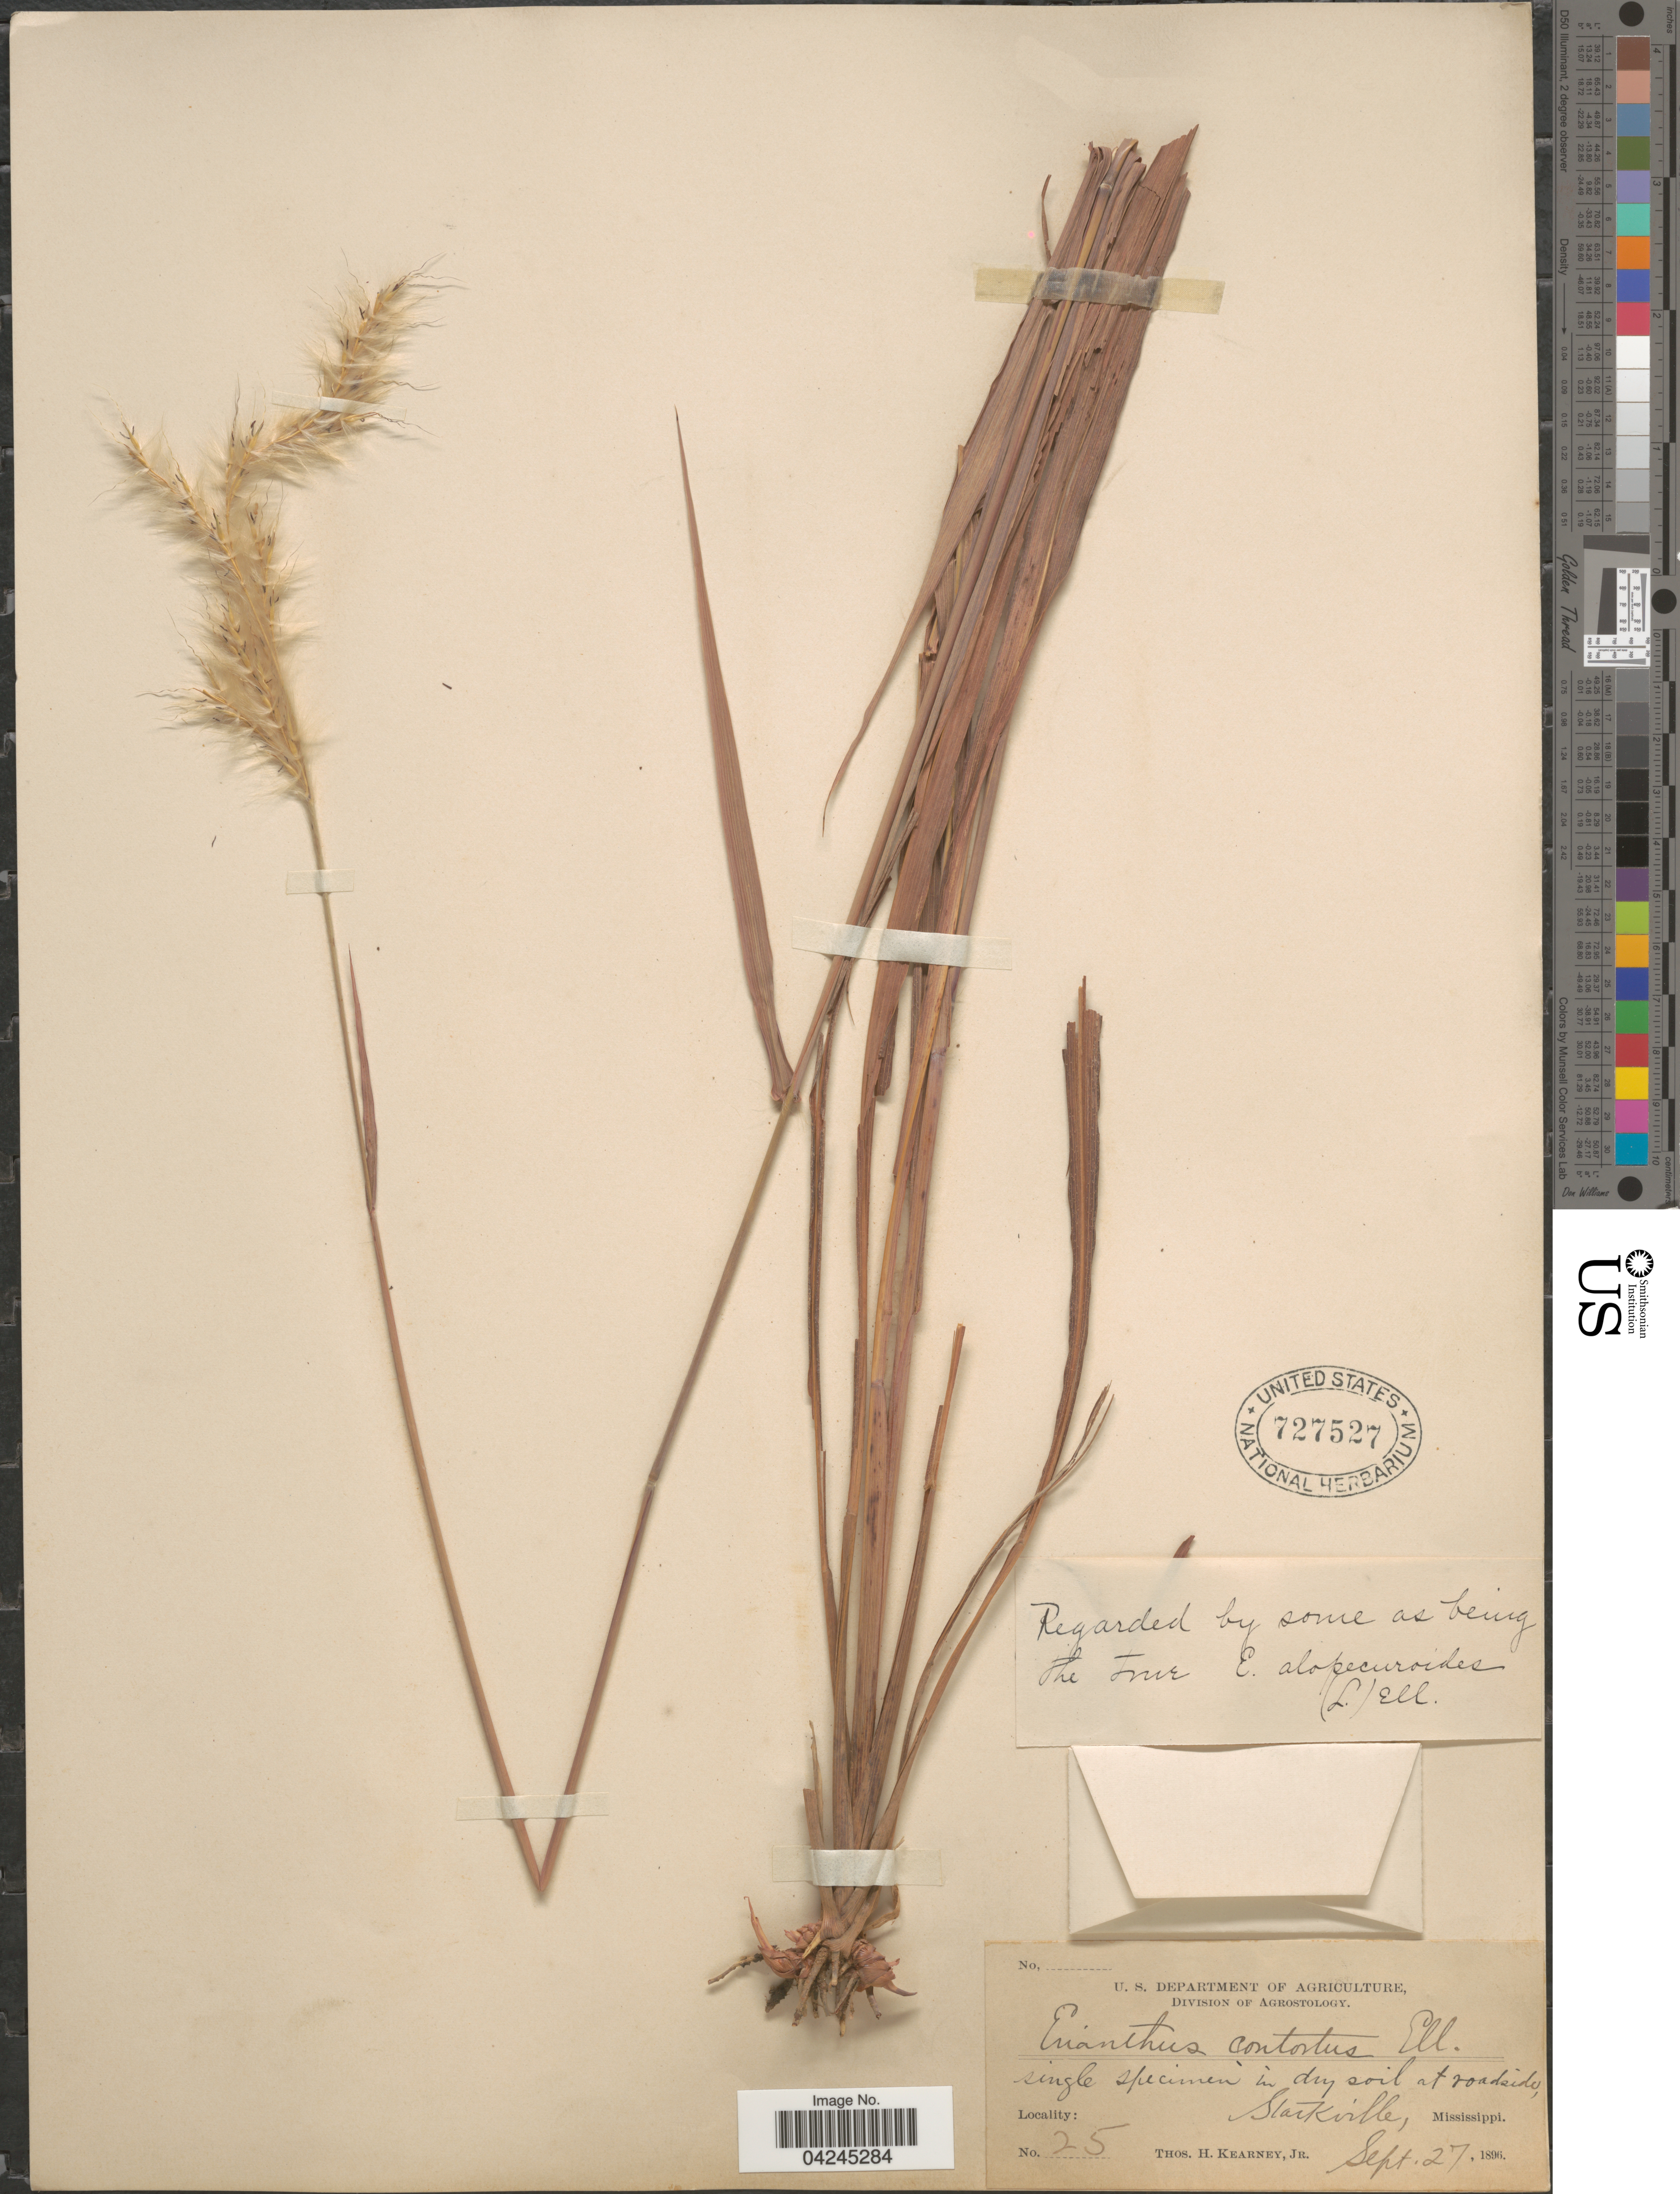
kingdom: Plantae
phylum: Tracheophyta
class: Liliopsida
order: Poales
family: Poaceae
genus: Erianthus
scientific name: Erianthus sp.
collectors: T. H. Kearney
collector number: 25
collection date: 1896-09-27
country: United States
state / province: Mississippi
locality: Starkville.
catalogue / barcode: US 727527